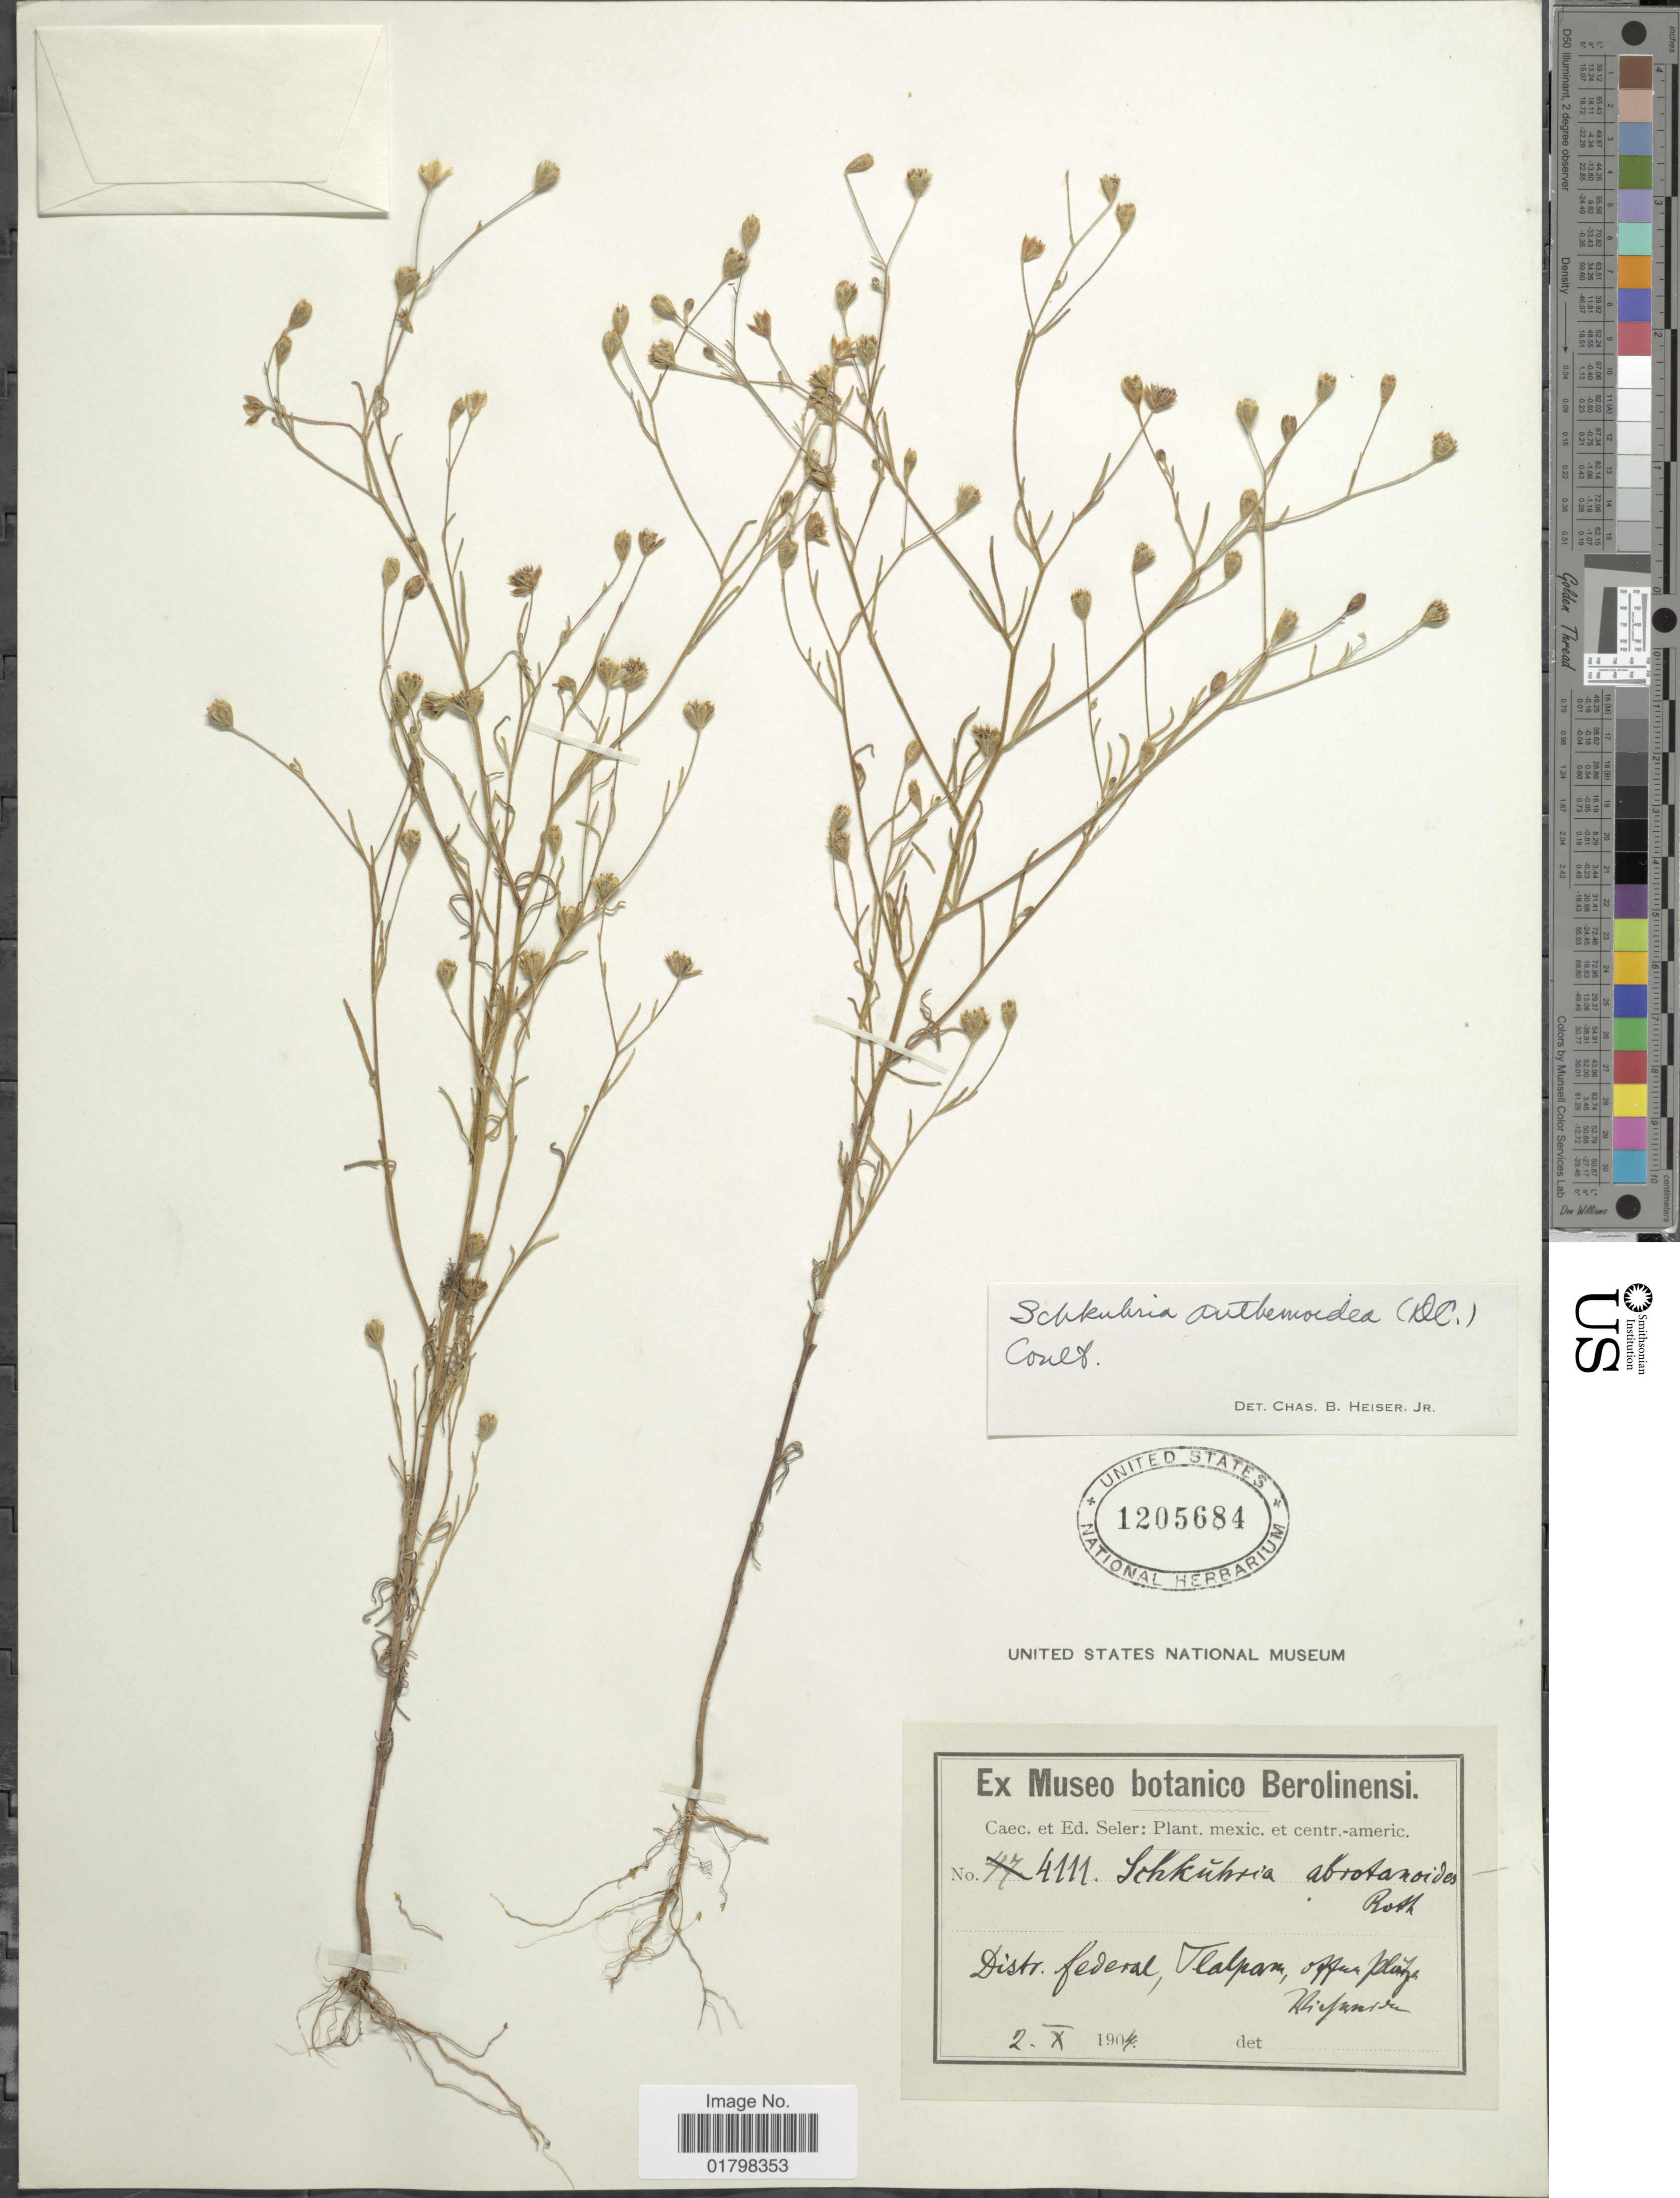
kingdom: Plantae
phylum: Tracheophyta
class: Magnoliopsida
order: Asterales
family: Asteraceae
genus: Schkuhria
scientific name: Schkuhria wislizeni var. frustrata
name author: S.F. Blake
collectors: ex Caec. et Ed Seler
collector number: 4111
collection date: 1904-01-02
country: Mexico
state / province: Distrito Federal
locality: Tlalpan.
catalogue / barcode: US 1205684